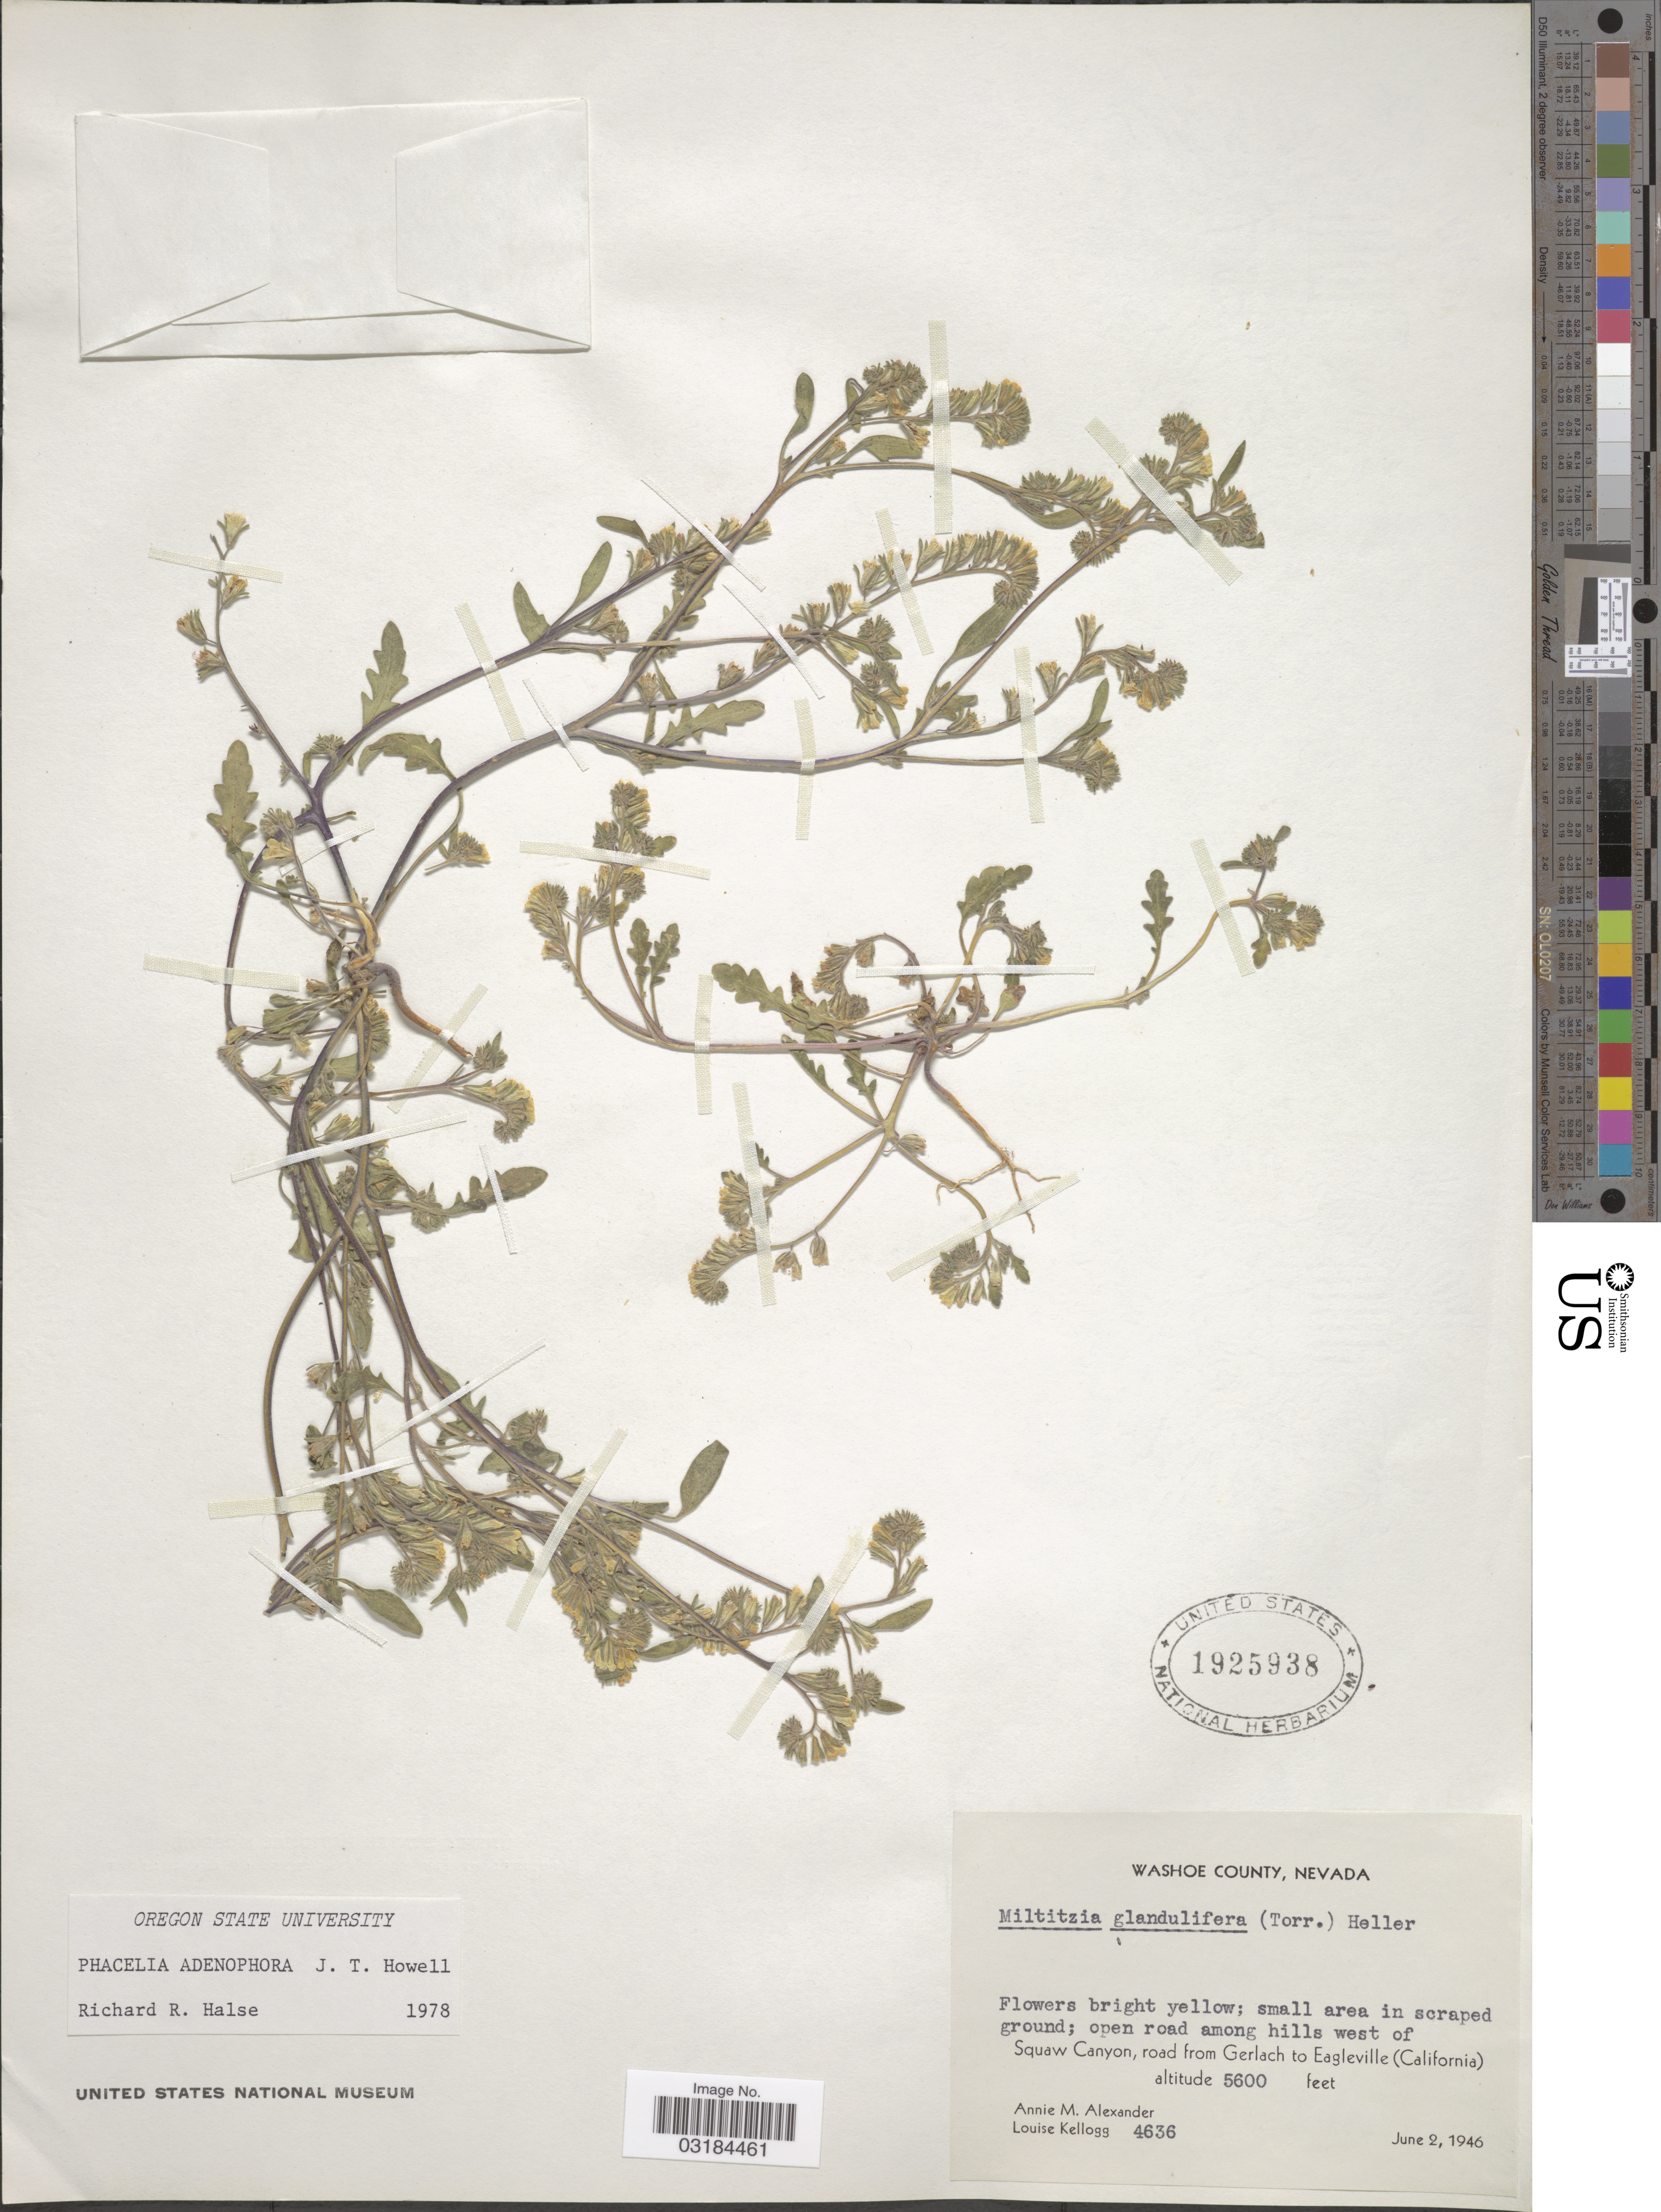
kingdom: Plantae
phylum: Tracheophyta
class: Magnoliopsida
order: Boraginales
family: Hydrophyllaceae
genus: Phacelia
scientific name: Phacelia adenophora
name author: J.T. Howell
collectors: A. M. Alexander & L. Kellogg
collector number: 4636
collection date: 1946-06-02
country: United States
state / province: Nevada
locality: Washoe County. Open road among hills west of Squaw Canyon, road from Gerlach to Eagleville (California).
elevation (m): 1707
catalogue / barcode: US 1925938